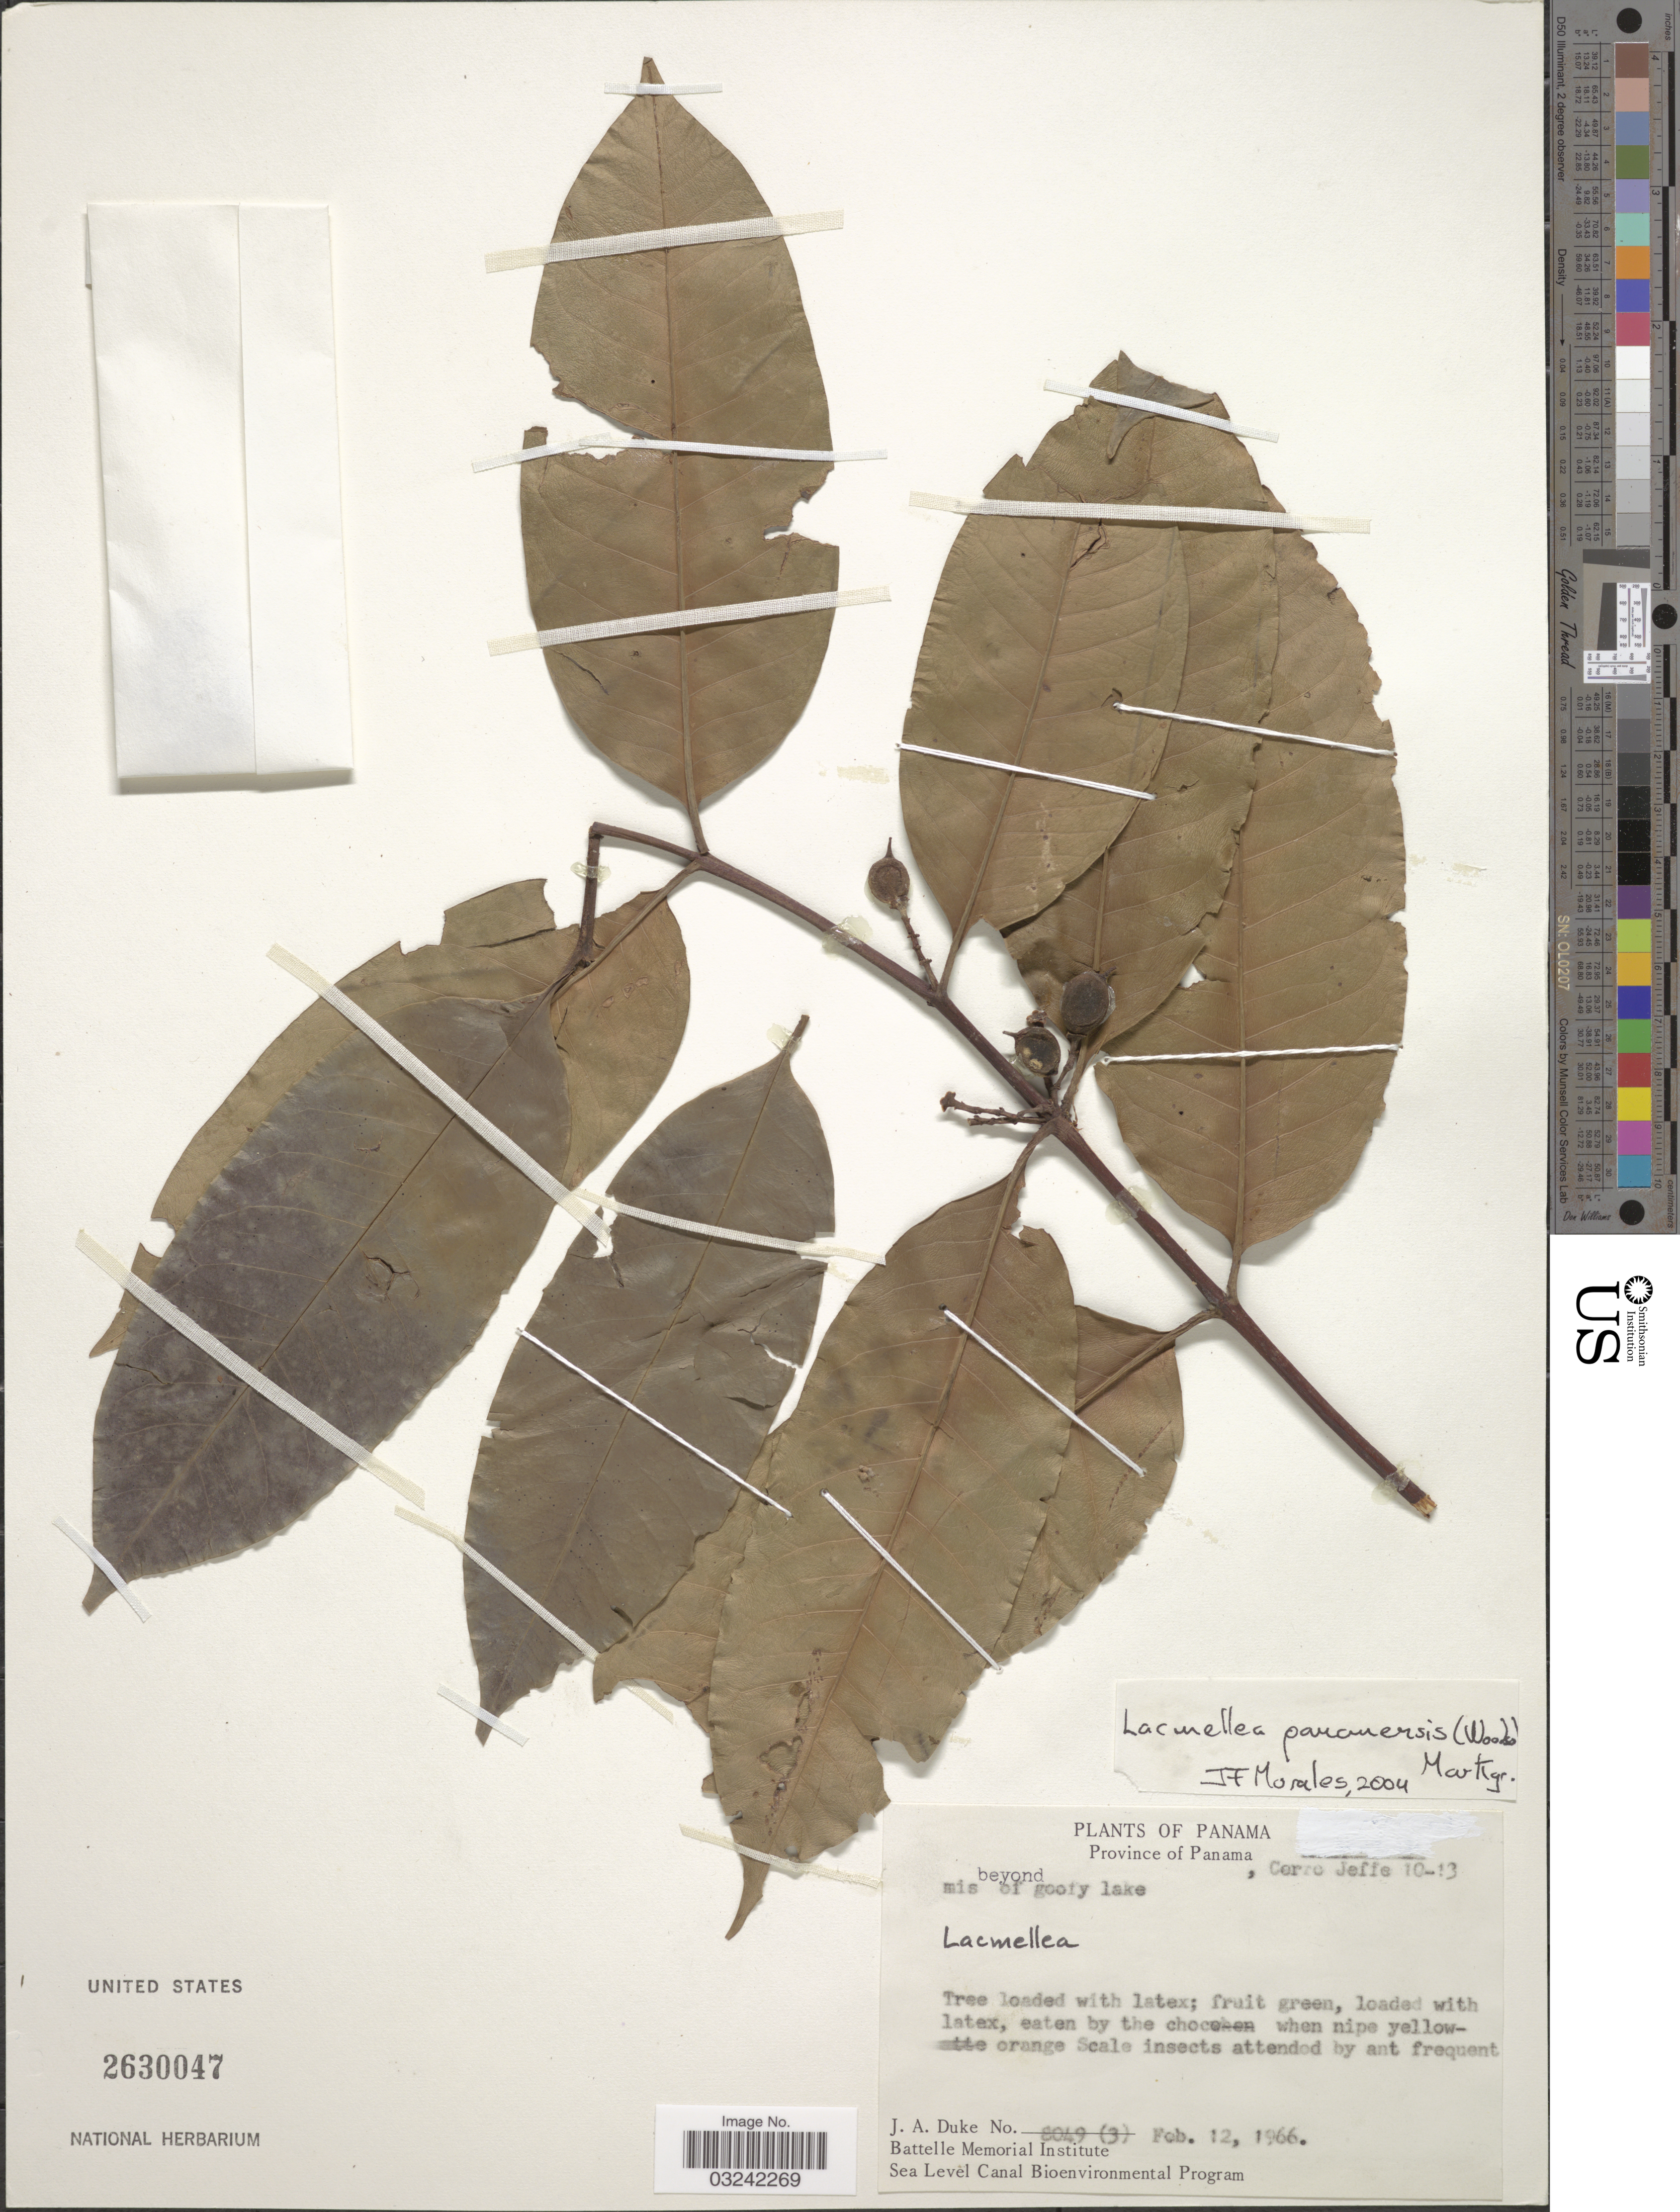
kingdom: Plantae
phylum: Tracheophyta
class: Magnoliopsida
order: Gentianales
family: Apocynaceae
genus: Lacmellea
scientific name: Lacmellea panamensis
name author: (Woodson) Markgr.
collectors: J. A. Duke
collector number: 8049 (3)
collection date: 1966-02-12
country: Panama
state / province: Panamá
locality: Cerro Jeffe 10-13. Beyond mis of goofy lake.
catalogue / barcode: US 2630047